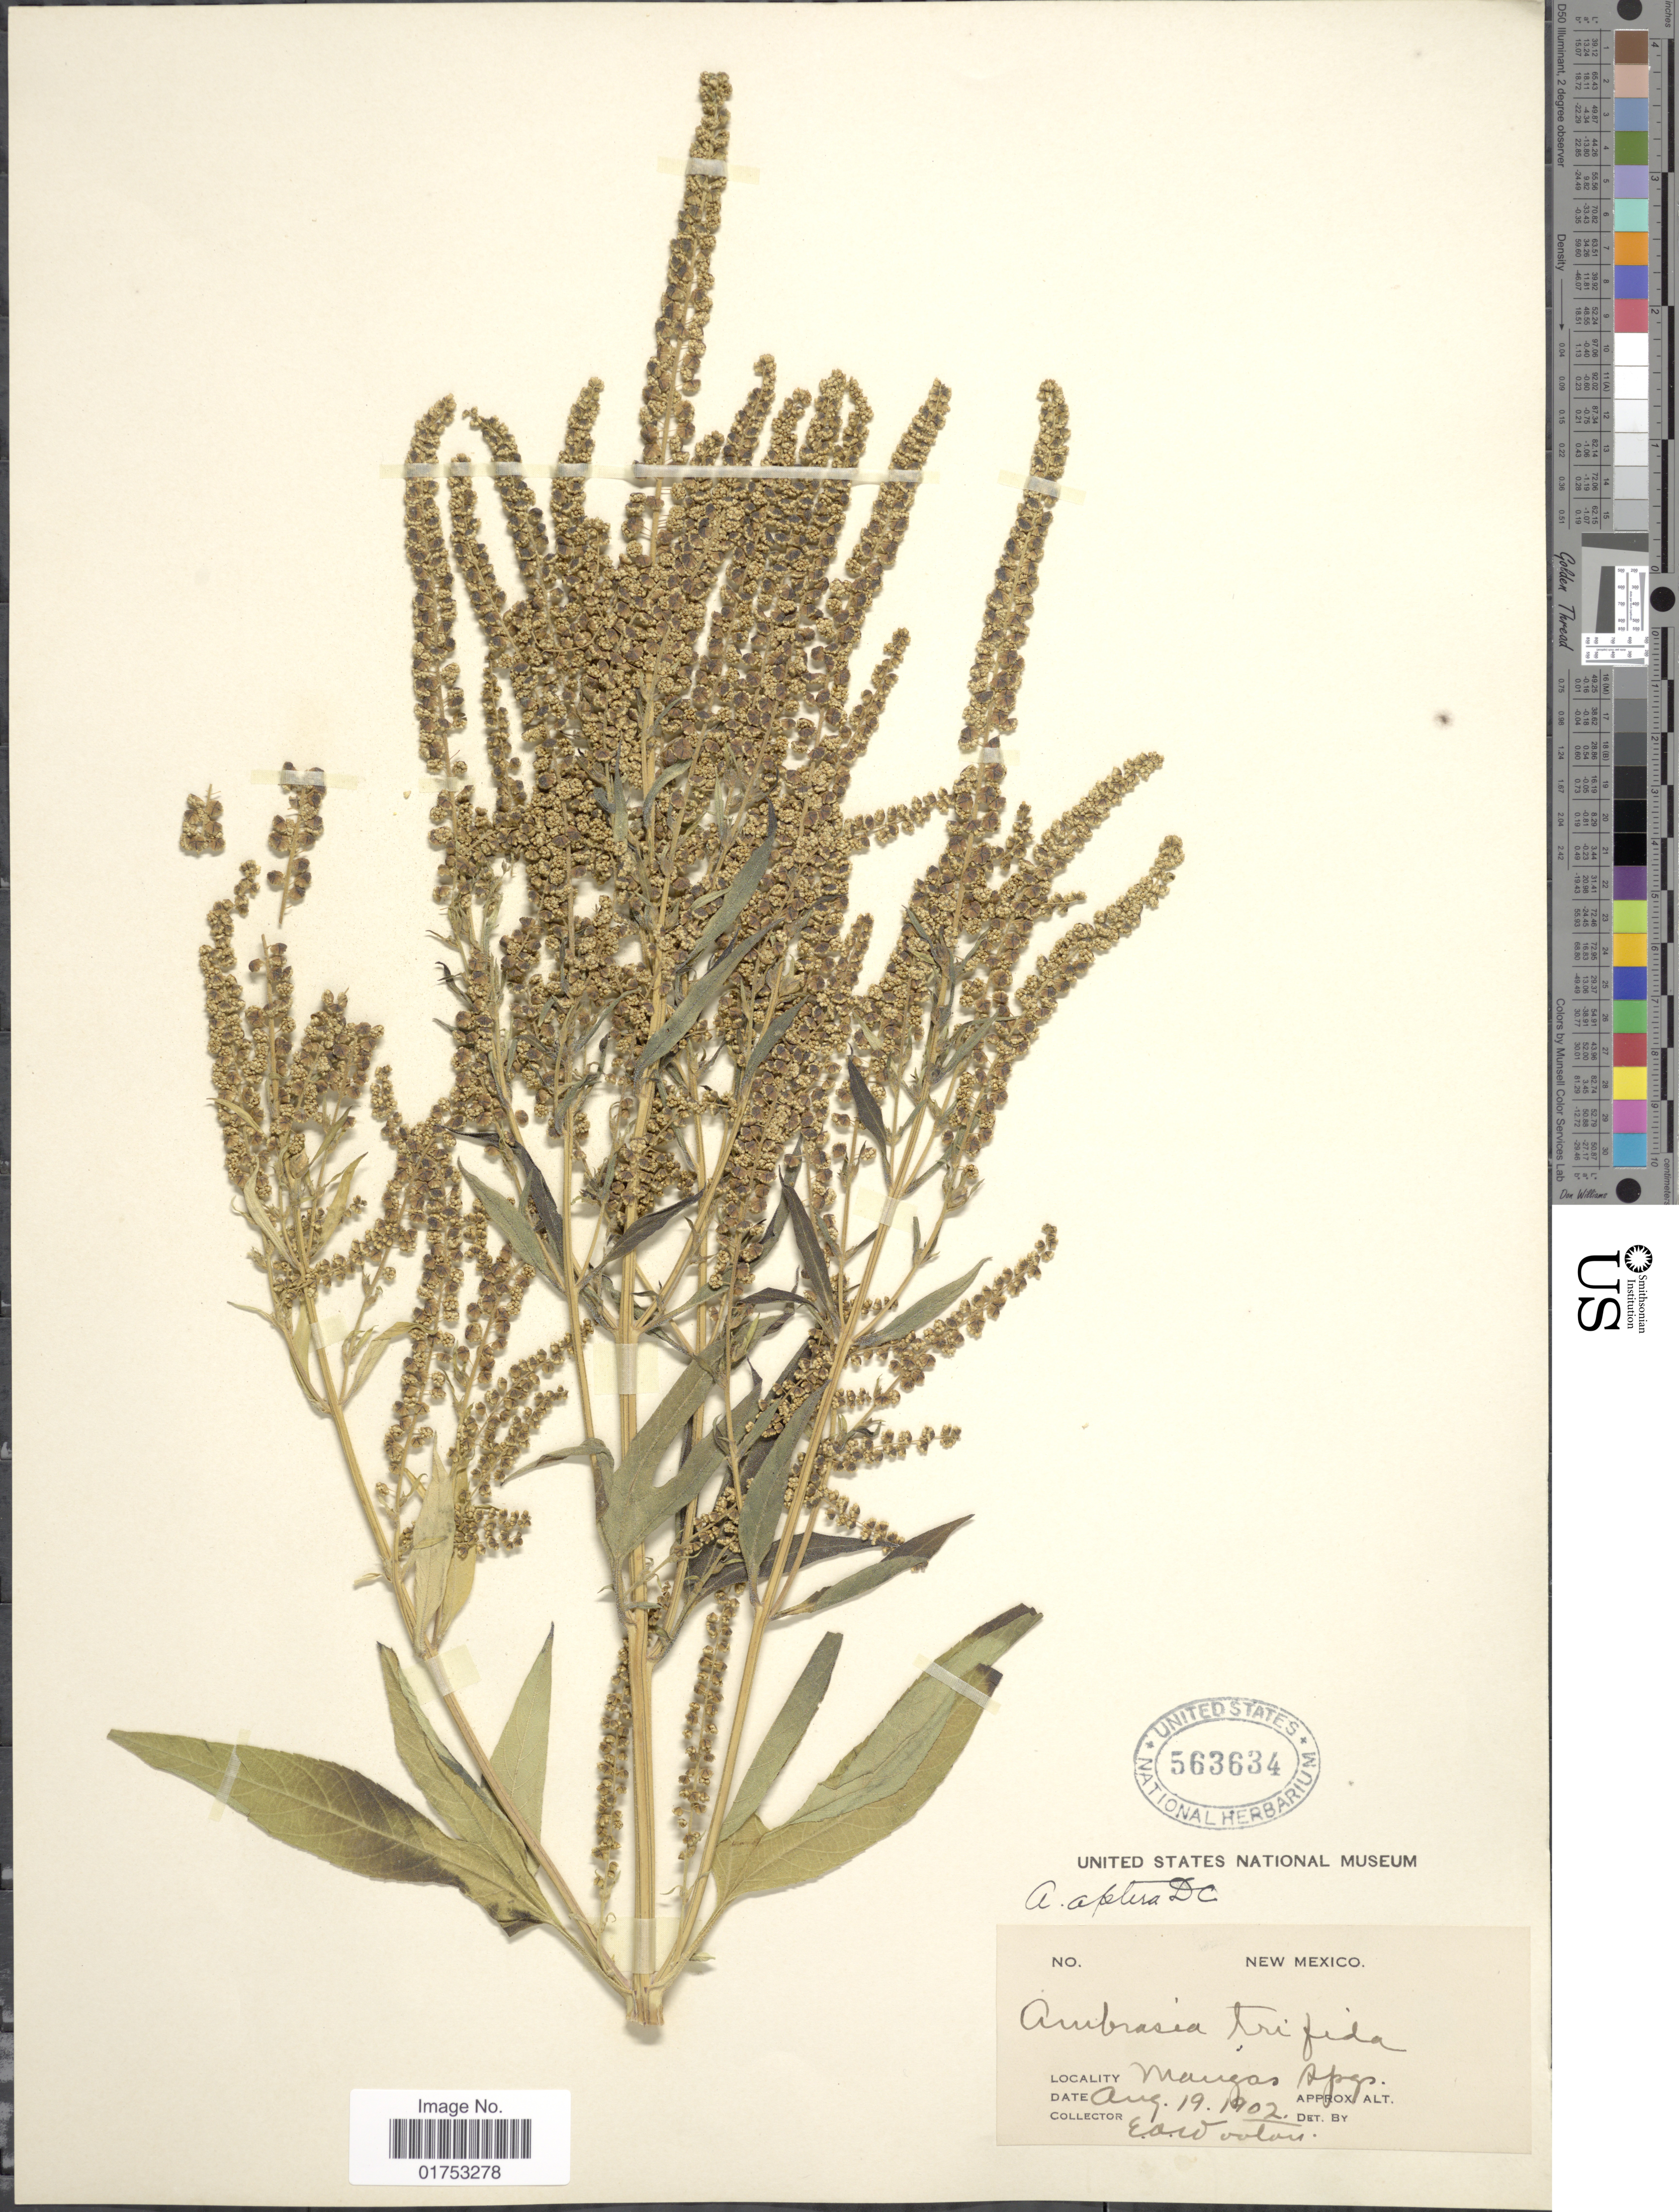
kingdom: Plantae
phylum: Tracheophyta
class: Magnoliopsida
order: Asterales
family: Asteraceae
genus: Ambrosia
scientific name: Ambrosia aptera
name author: (DC.) DC.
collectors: E. O. Wooton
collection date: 1902-08-19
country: United States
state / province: New Mexico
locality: Mangas Spgs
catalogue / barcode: US 563634